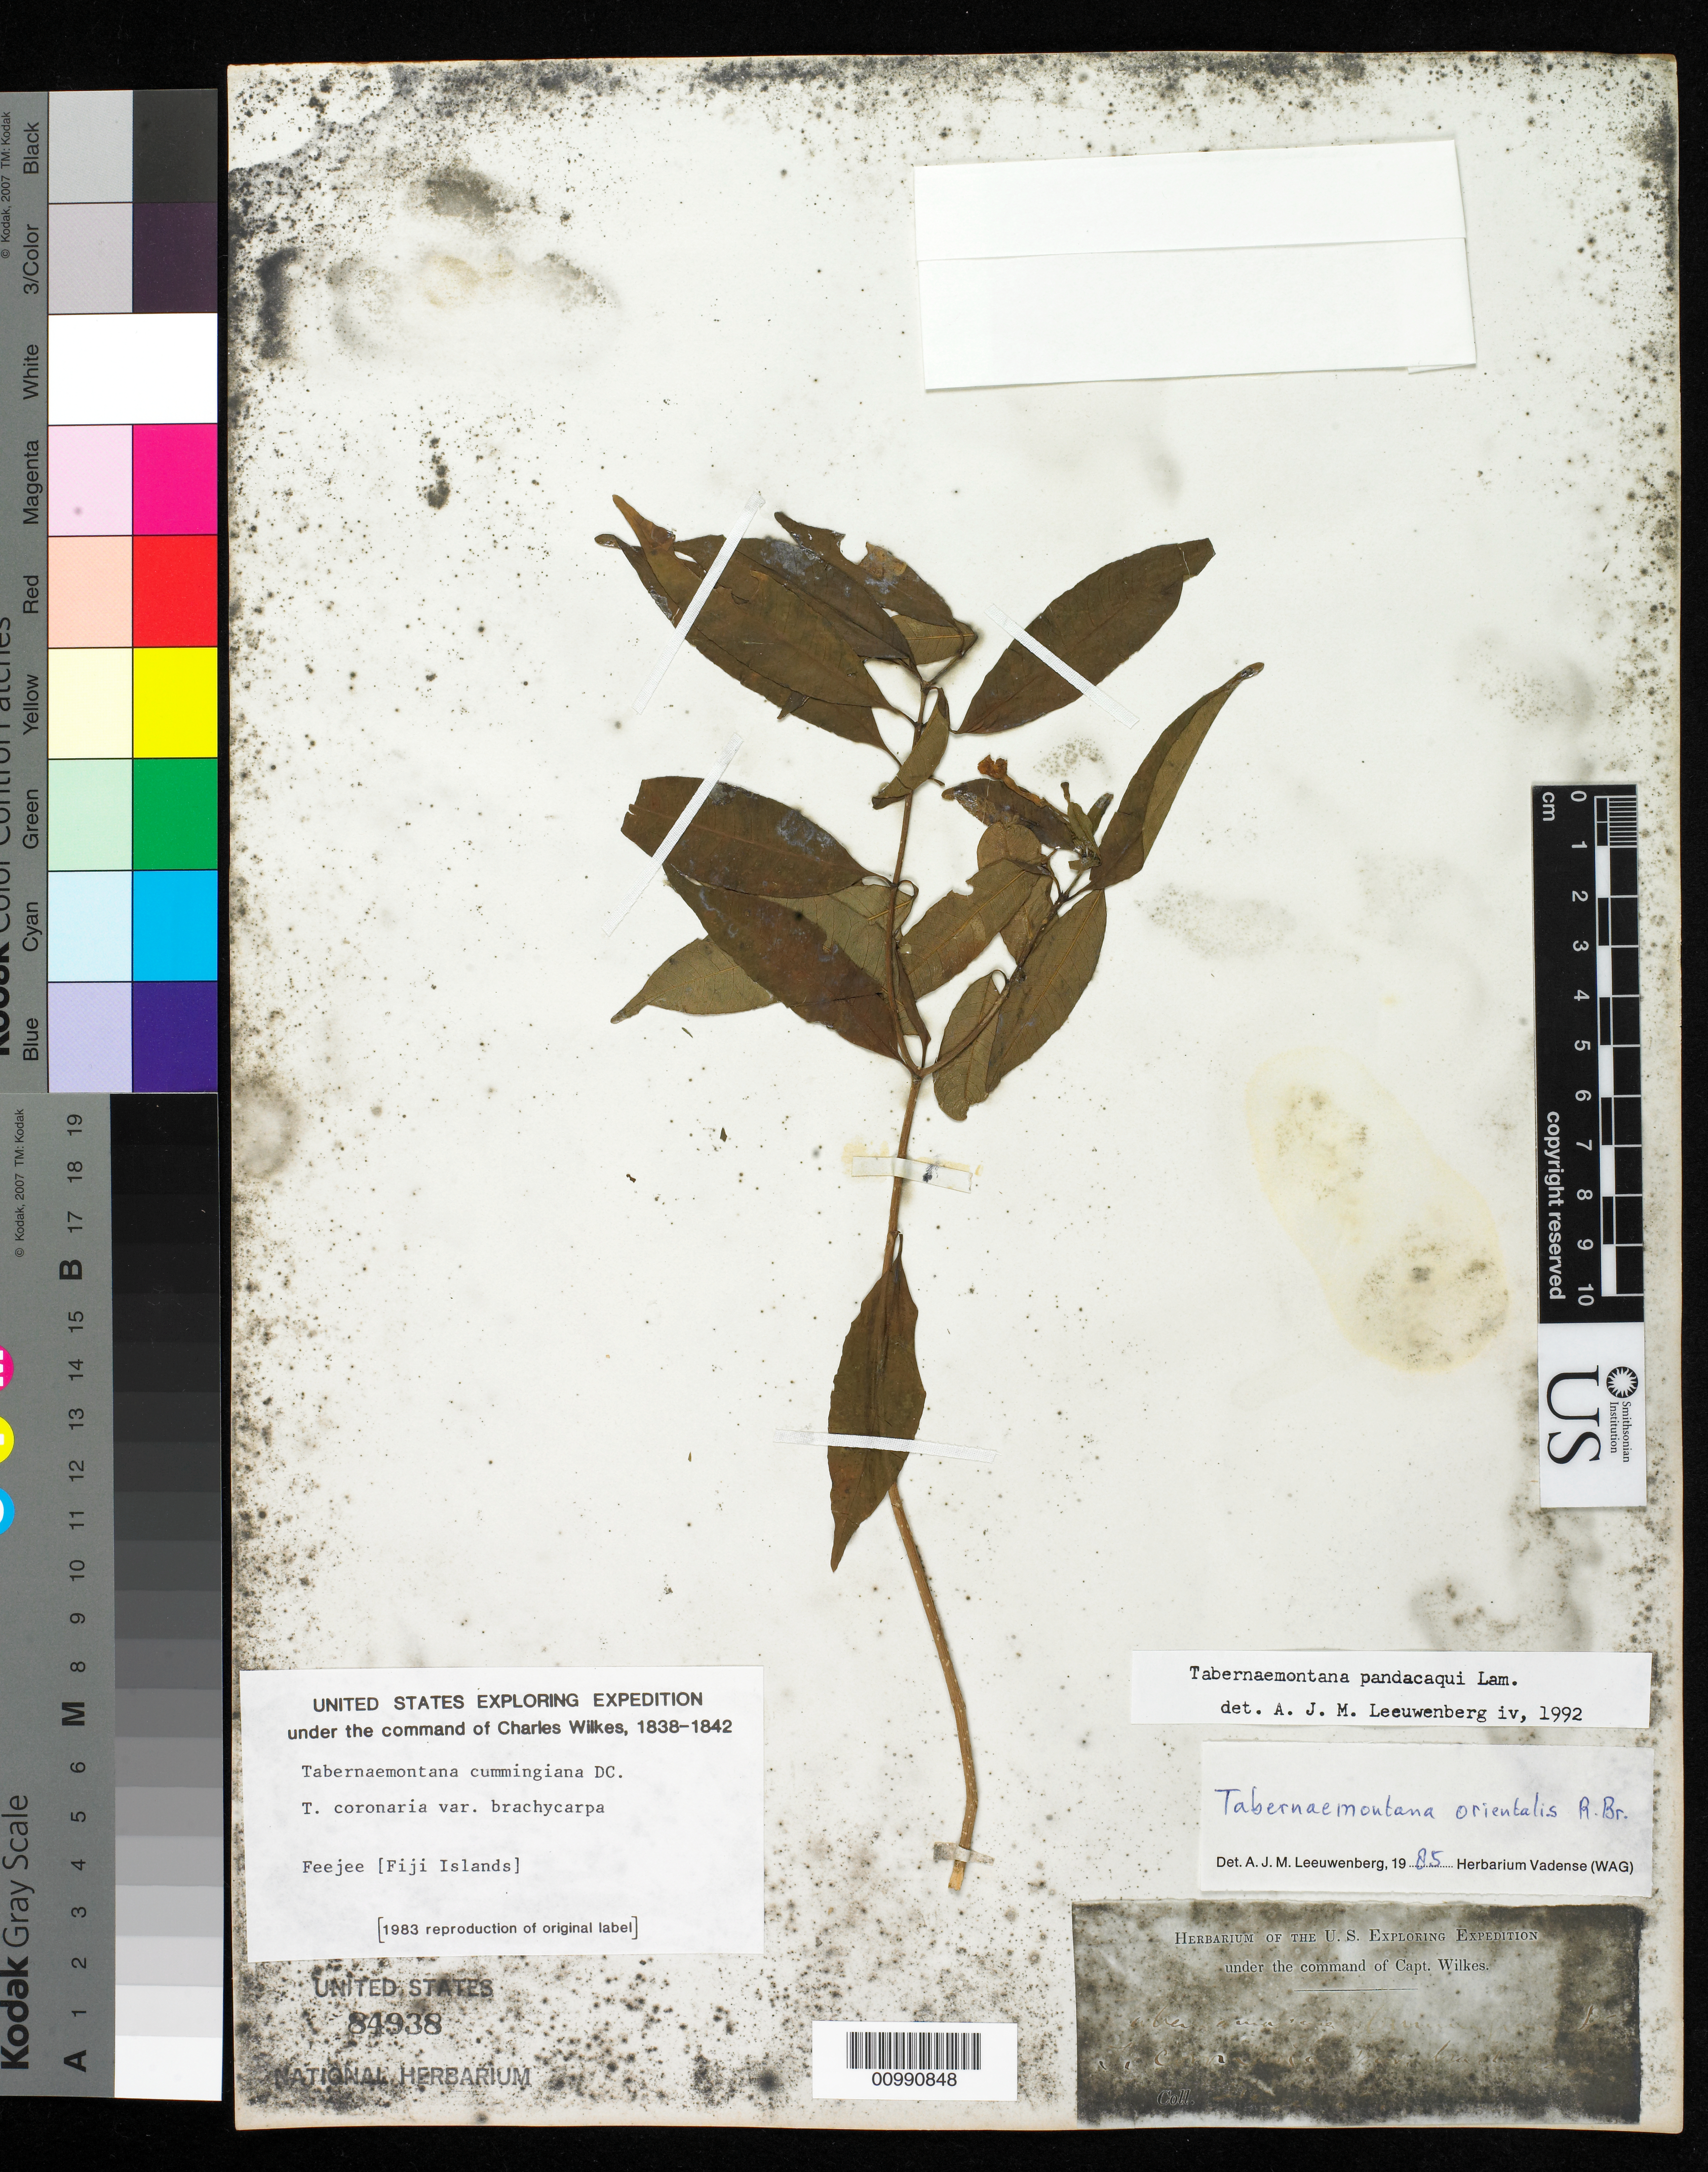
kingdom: Plantae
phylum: Tracheophyta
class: Magnoliopsida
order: Gentianales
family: Apocynaceae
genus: Tabernaemontana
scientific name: Tabernaemontana pandacaqui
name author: Poir.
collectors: Wilkes Explor. Exped.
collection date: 1838/1842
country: Fiji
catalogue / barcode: US 84938